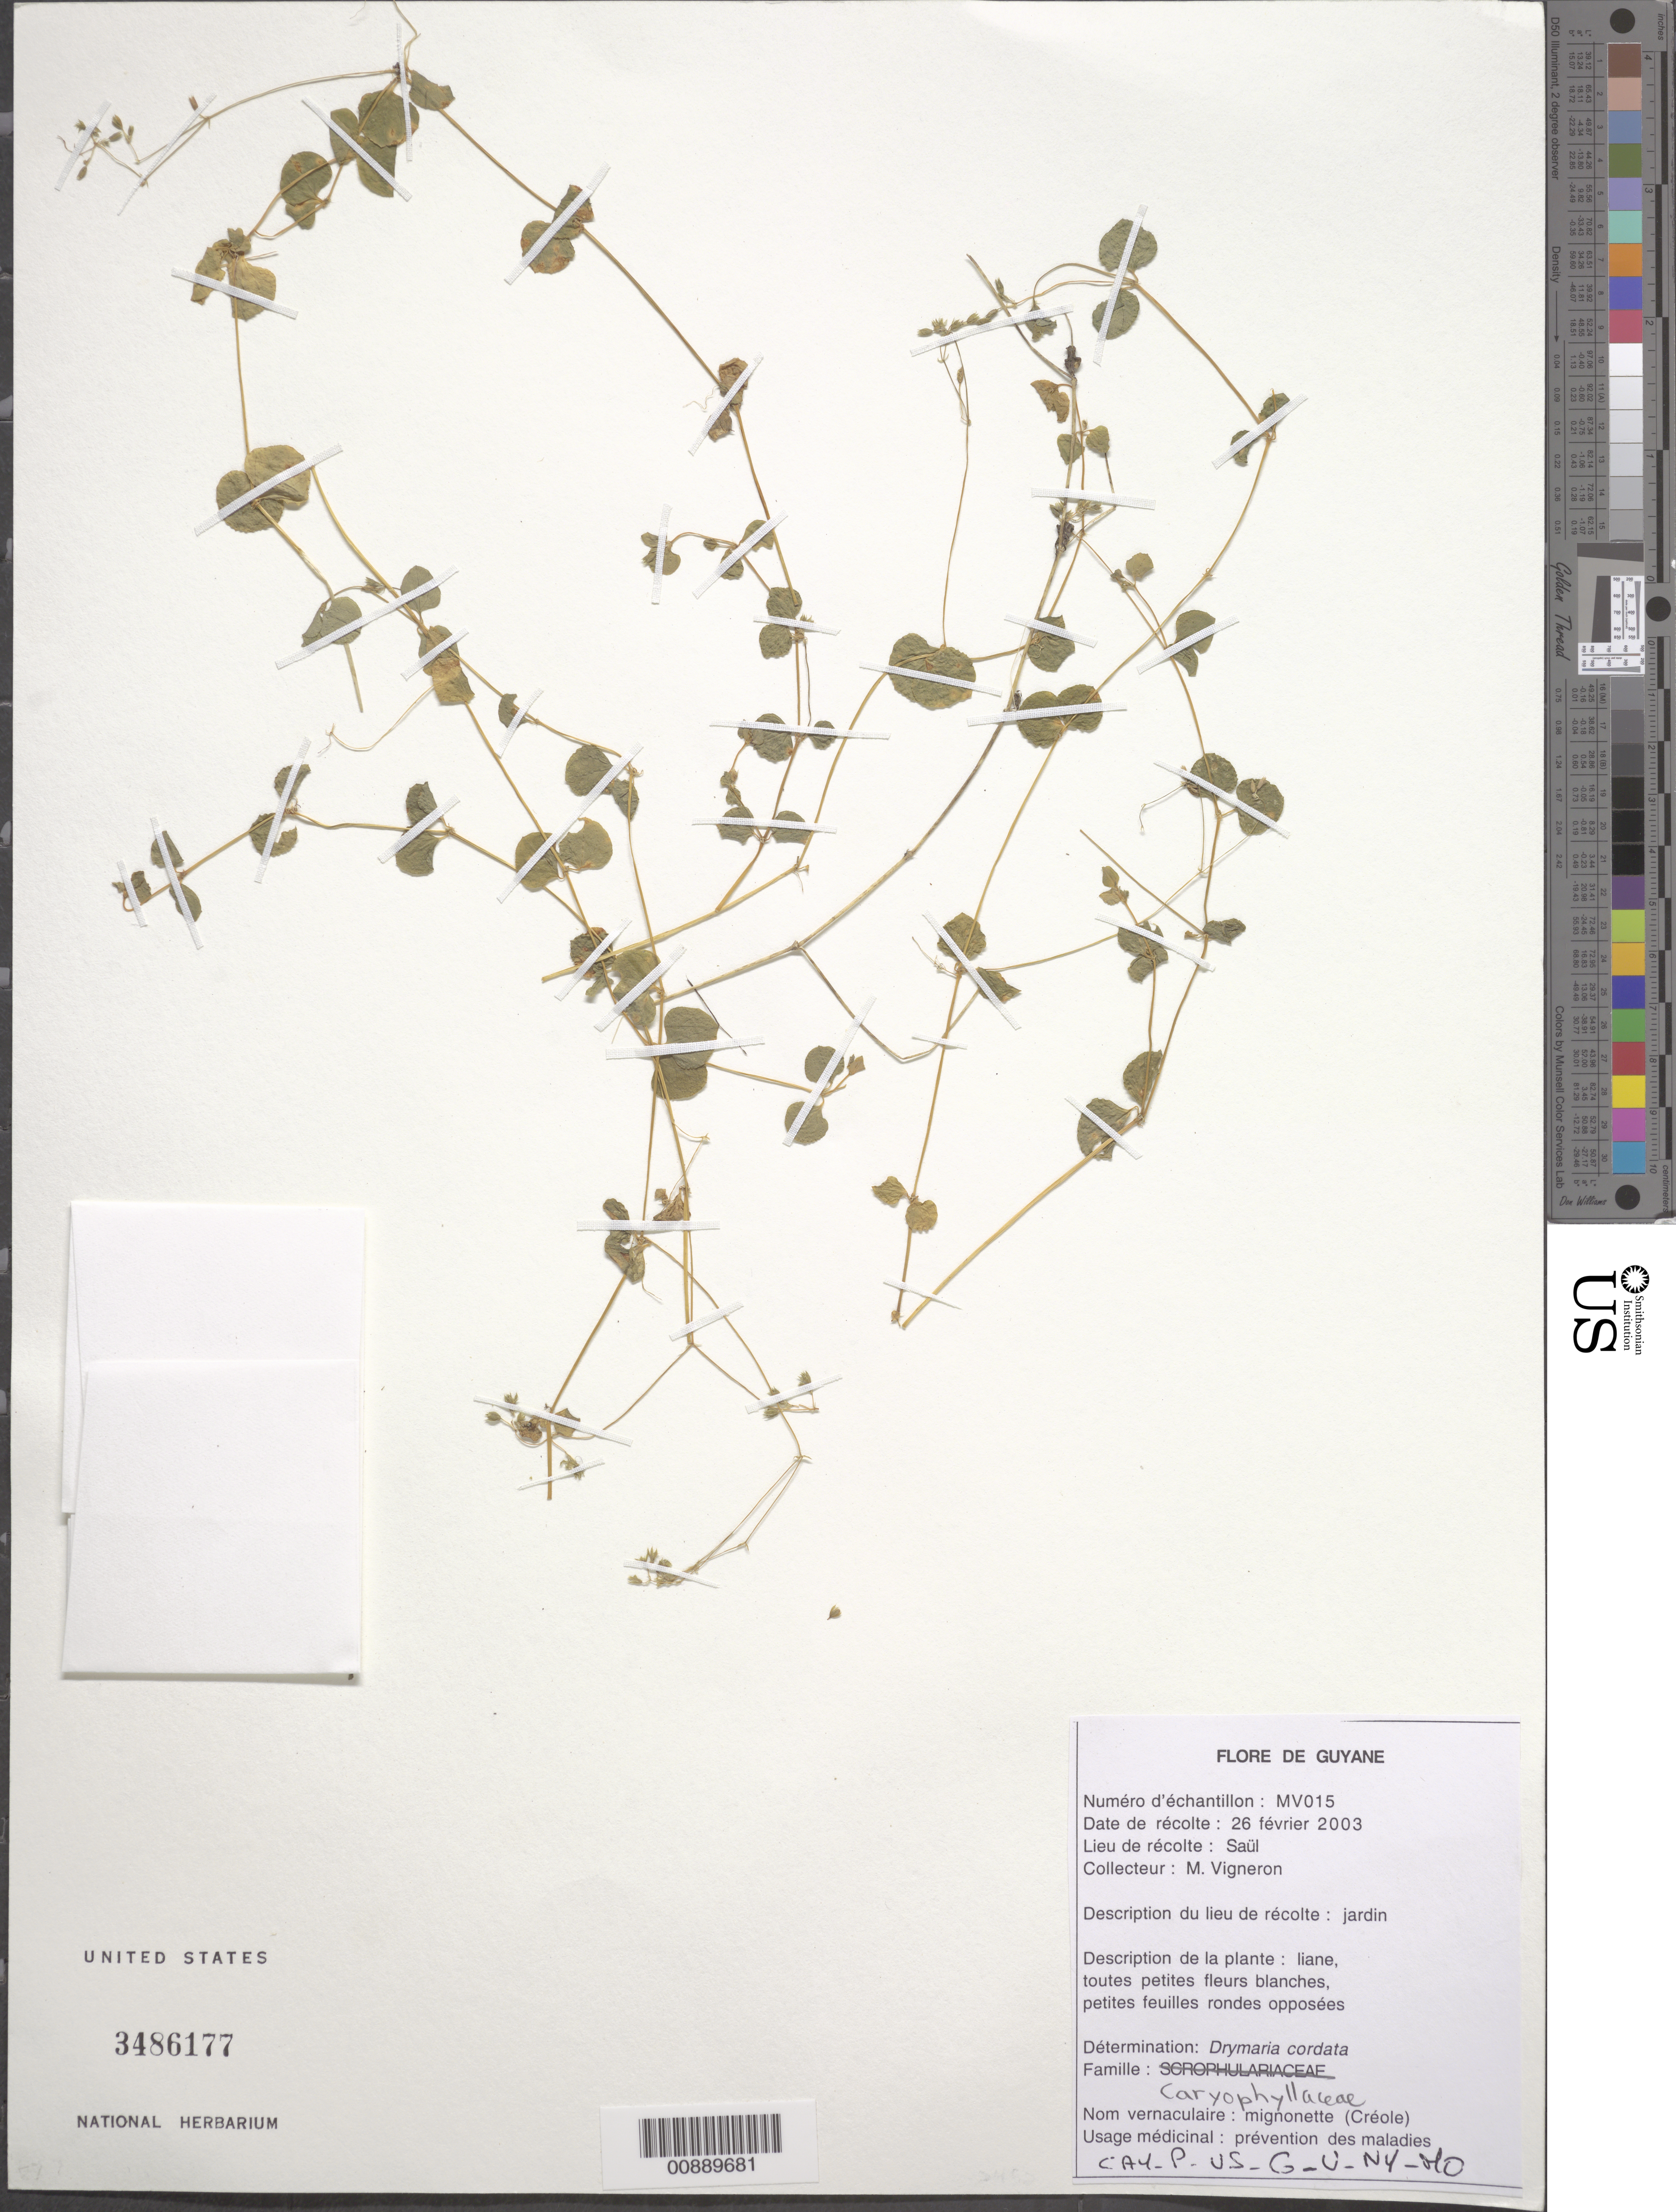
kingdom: Plantae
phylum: Tracheophyta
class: Magnoliopsida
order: Caryophyllales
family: Caryophyllaceae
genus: Drymaria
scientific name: Drymaria cordata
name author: (L.) Willd. ex Schult.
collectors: M. Vigneron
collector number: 15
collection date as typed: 26-Feb-03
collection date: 2003-02-26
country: French Guiana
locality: Saül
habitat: Jardin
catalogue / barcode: US 3486177